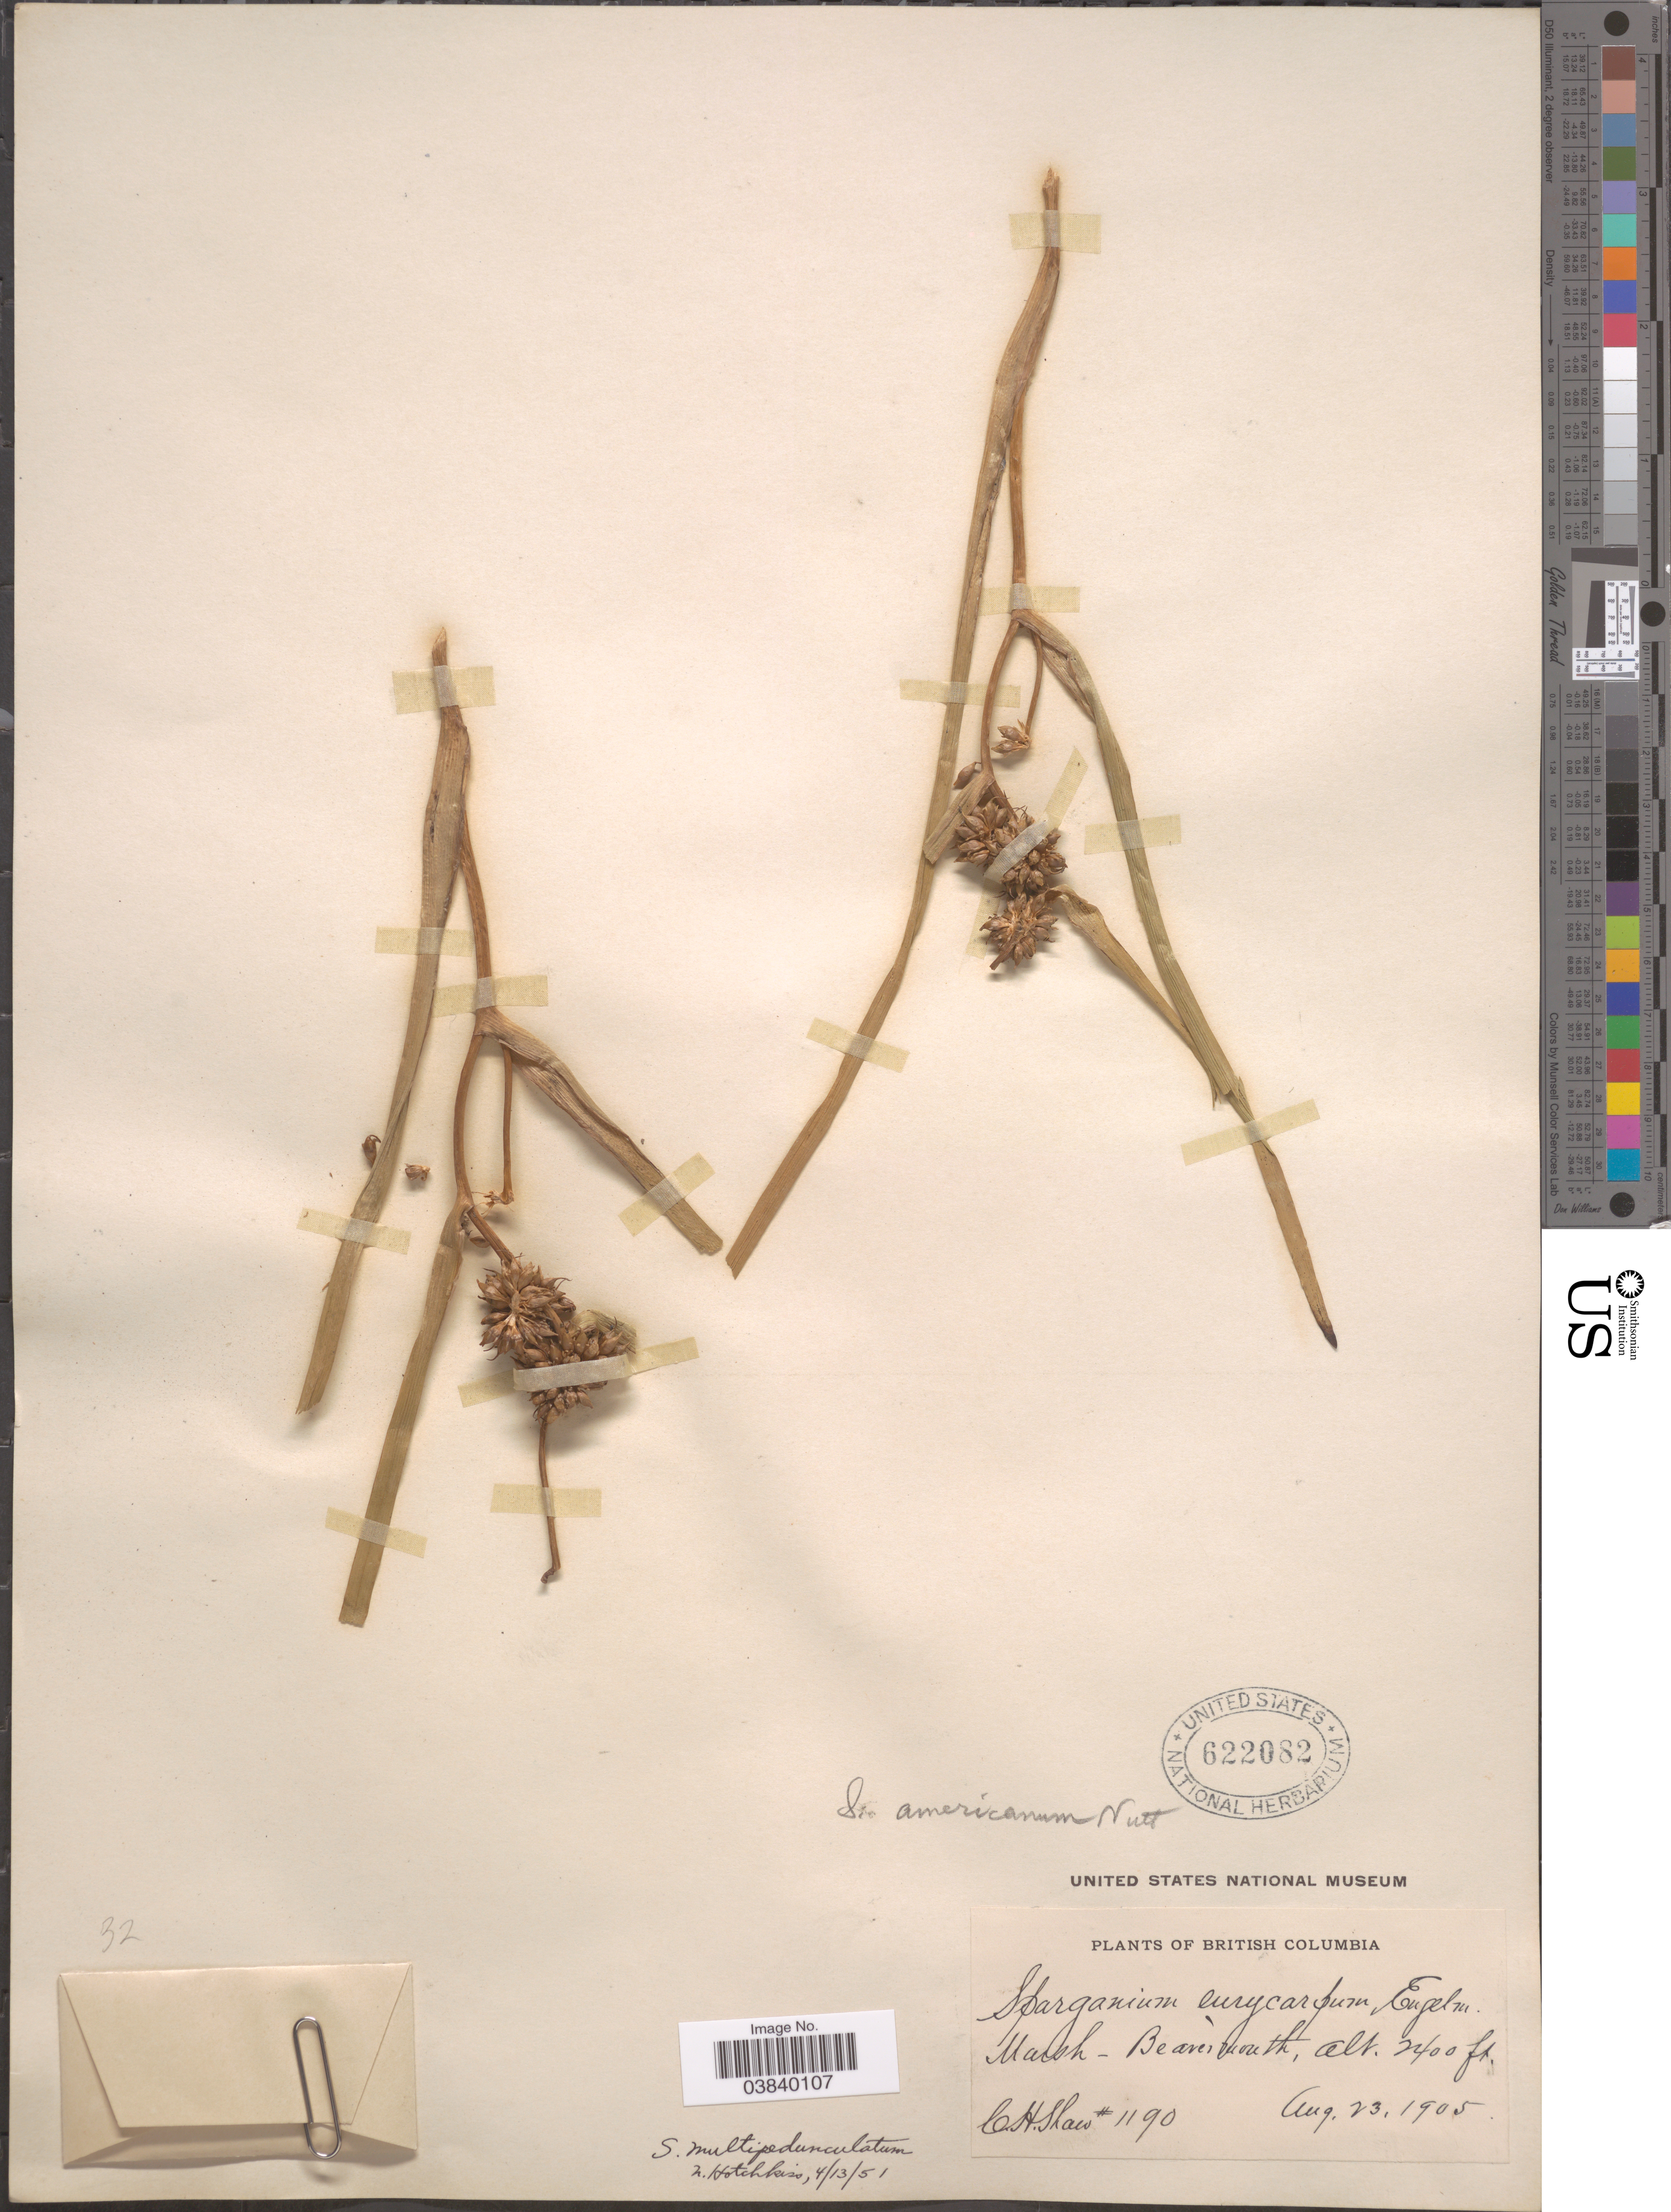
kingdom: Plantae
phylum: Tracheophyta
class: Liliopsida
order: Poales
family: Typhaceae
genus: Sparganium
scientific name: Sparganium angustifolium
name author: Michx.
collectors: C. H. Shaw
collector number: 1190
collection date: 1905-08-23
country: Canada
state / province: British Columbia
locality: Marsh- Beaver mouth.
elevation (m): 732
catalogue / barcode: US 622082